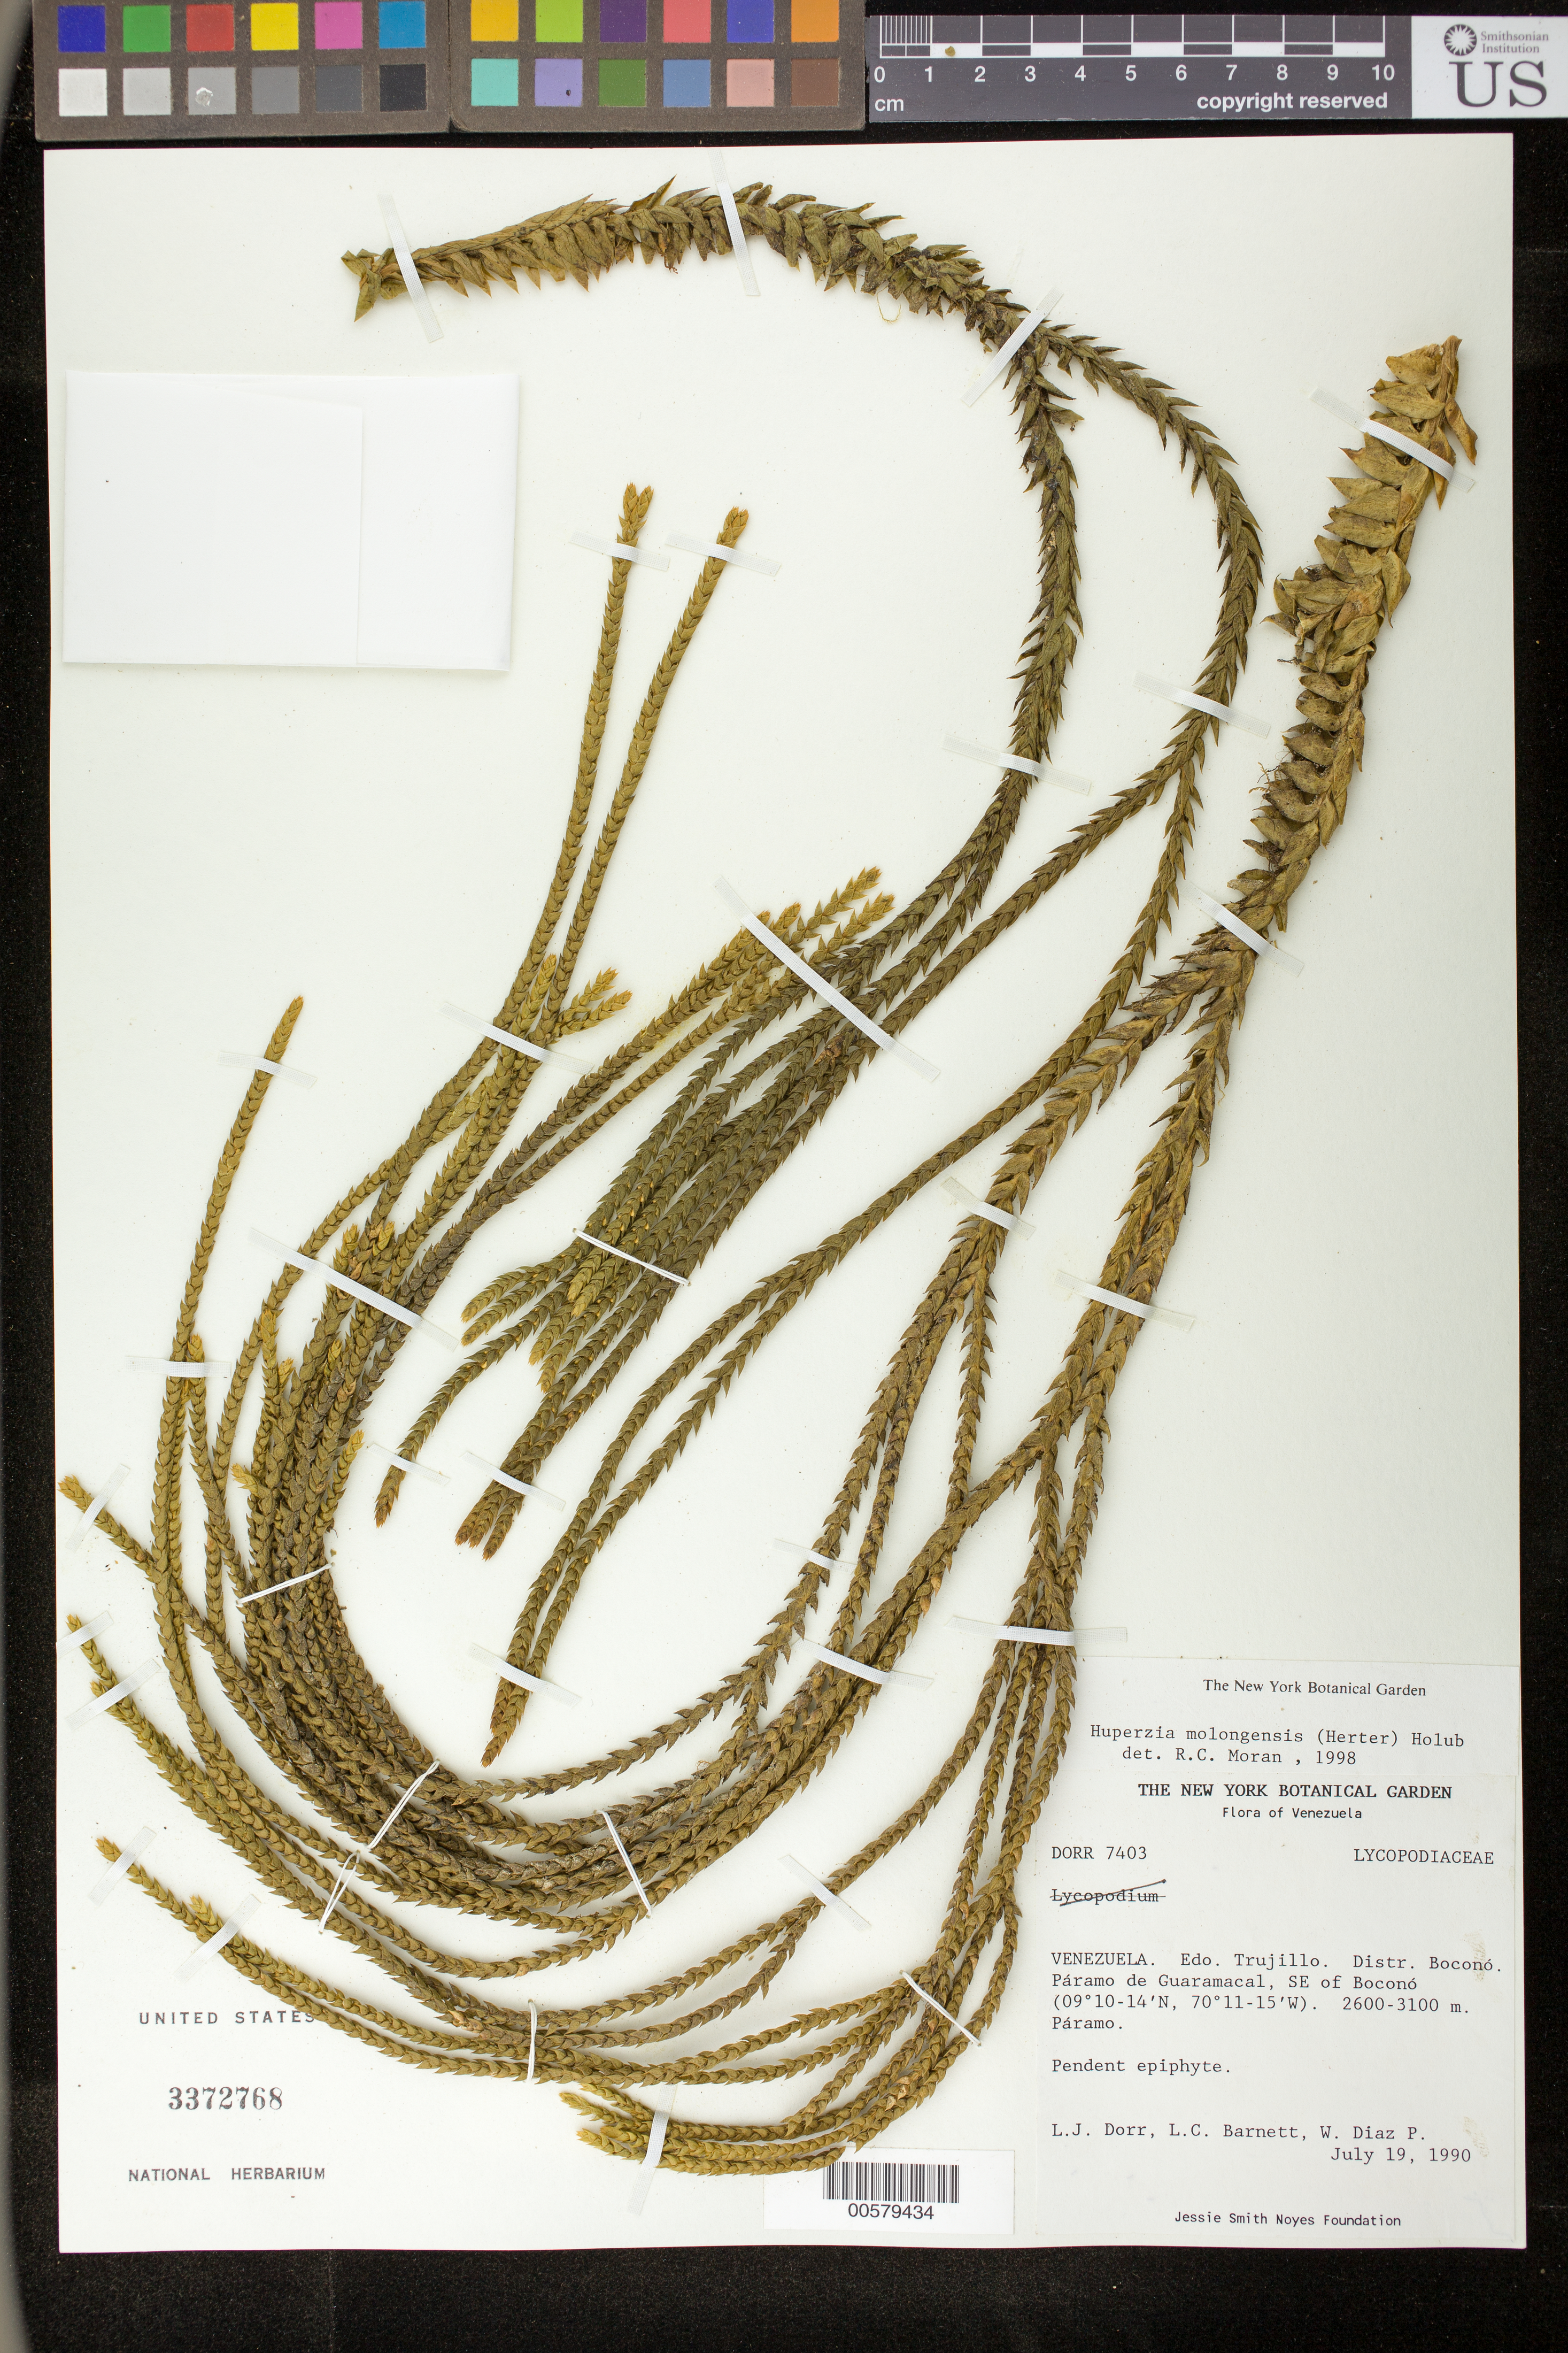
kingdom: Plantae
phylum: Tracheophyta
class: Lycopodiopsida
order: Lycopodiales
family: Lycopodiaceae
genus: Phlegmariurus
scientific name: Phlegmariurus echinatus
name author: (Spring) B. Øllg.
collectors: L. J. Dorr, L. C. Barnett & W. Díaz P.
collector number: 7403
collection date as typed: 19 Jul 1990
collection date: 1990-07-19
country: Venezuela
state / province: Trujillo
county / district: Boconó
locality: Páramo de Guaramacal, SE of Boconó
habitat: Páramo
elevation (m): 2600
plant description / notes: NY, PORT, US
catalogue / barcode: US 3372768